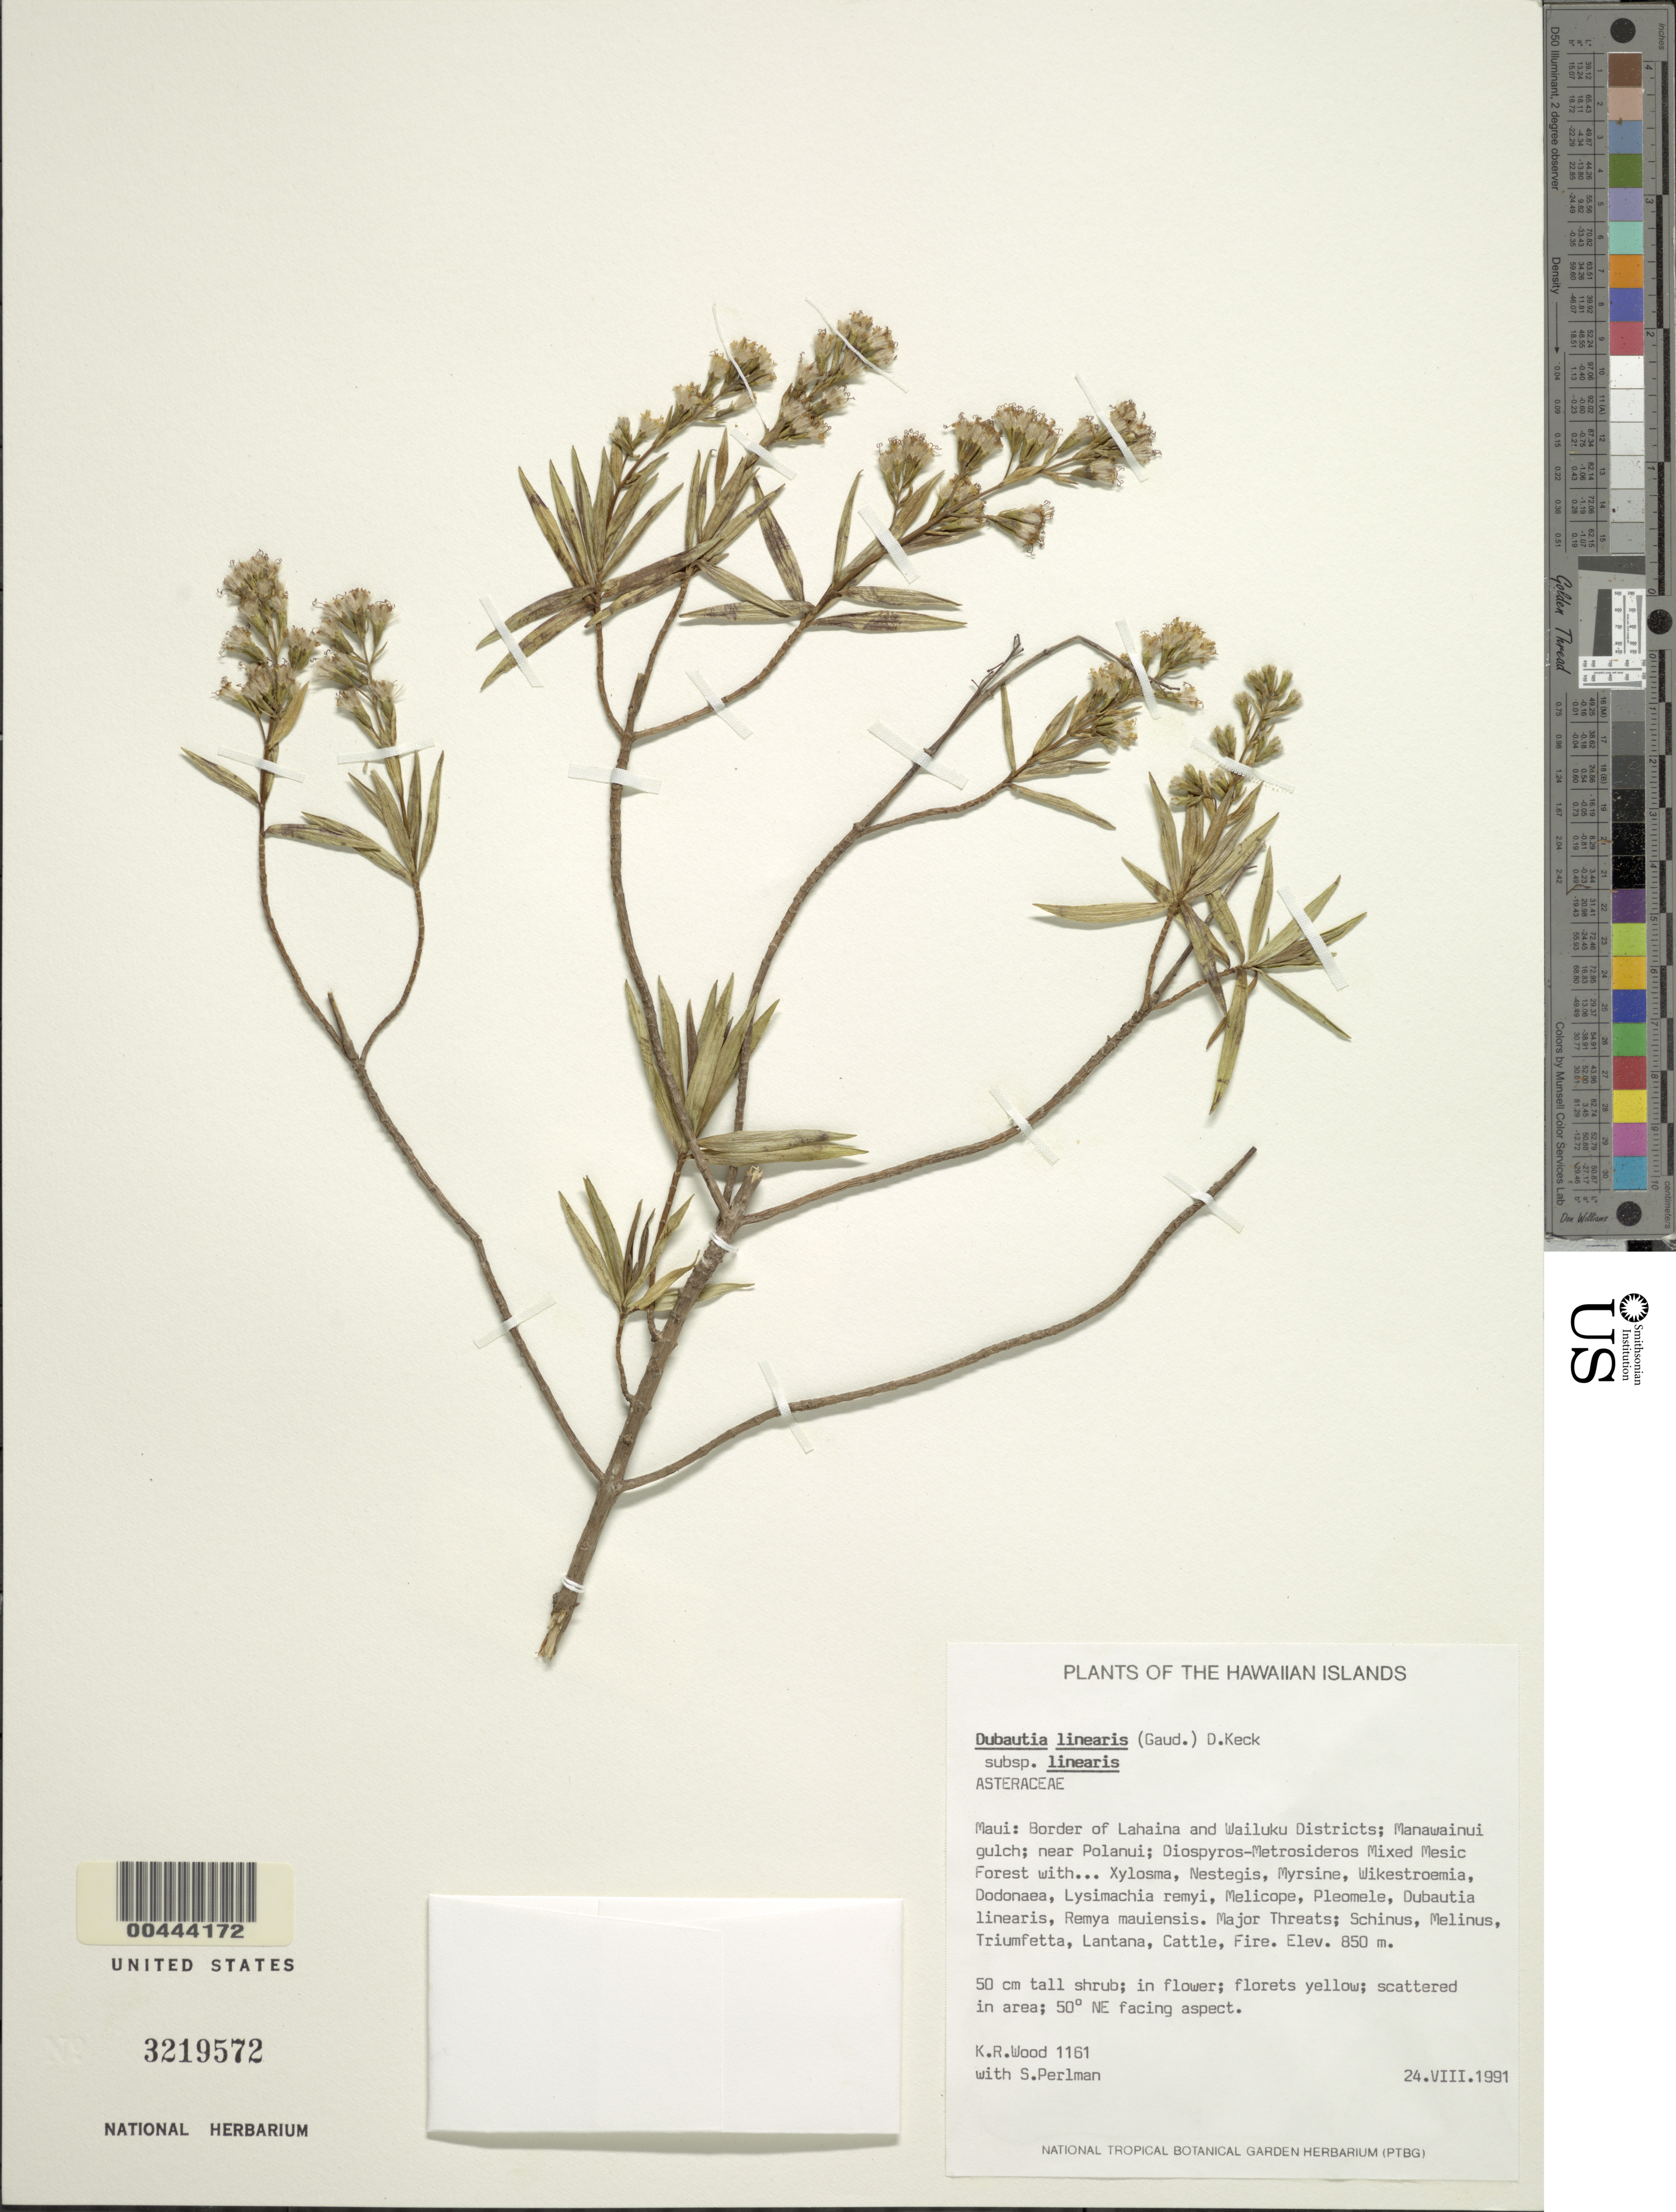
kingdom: Plantae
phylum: Tracheophyta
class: Magnoliopsida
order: Asterales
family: Asteraceae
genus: Dubautia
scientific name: Dubautia linearis subsp. linearis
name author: (Gaudich.) D.D. Keck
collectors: K. R. Wood & S. P. Perlman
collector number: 1161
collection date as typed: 24 Aug 1991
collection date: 1991-08-24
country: United States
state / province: Hawaii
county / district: Maui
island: Maui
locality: Border of Lahaina and Wailuku Districts, Manawainui Gulch, near Polanui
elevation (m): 850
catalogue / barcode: US 3219572